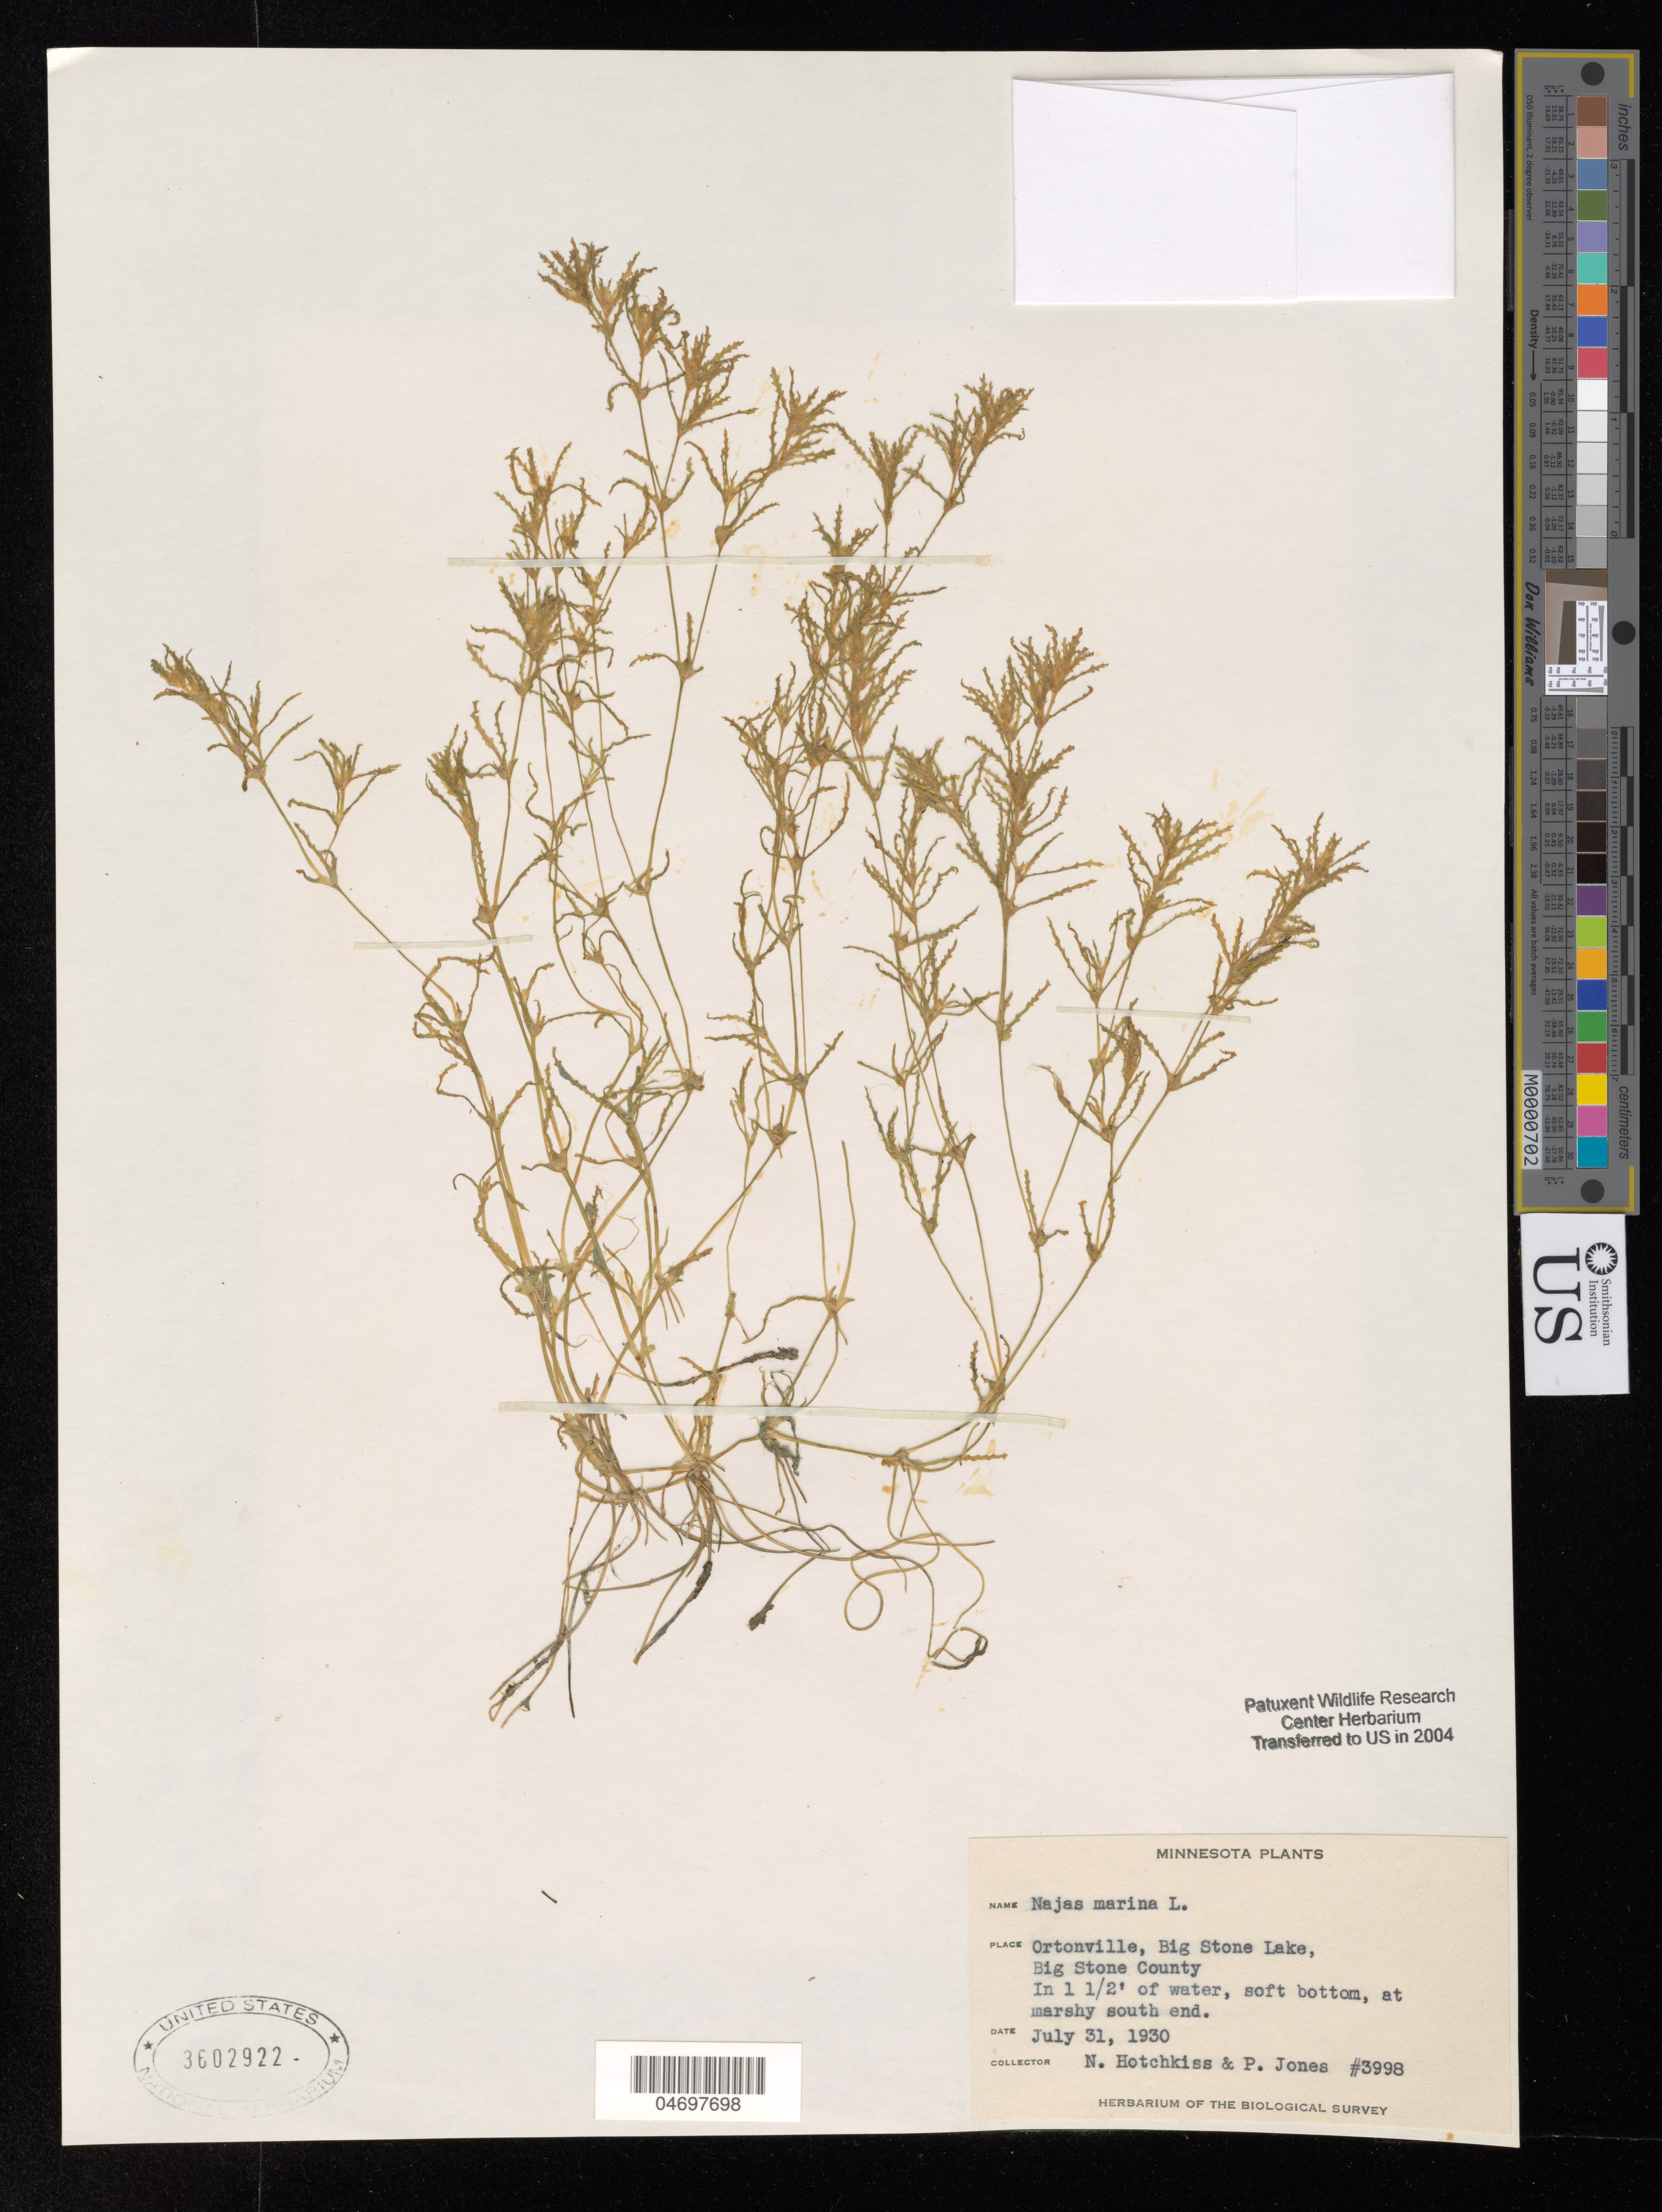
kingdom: Plantae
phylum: Tracheophyta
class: Liliopsida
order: Alismatales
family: Hydrocharitaceae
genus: Najas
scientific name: Najas marina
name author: L.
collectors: N. Hotchkiss & P. Jones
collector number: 3998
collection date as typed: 31 Jul 1930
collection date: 1930-07-31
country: United States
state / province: Minnesota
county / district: Big Stone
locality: S end of Big Stone Lake, Ortonville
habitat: In 1.5 ft of water, soft bottom, at marshy S end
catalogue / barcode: US 3602922